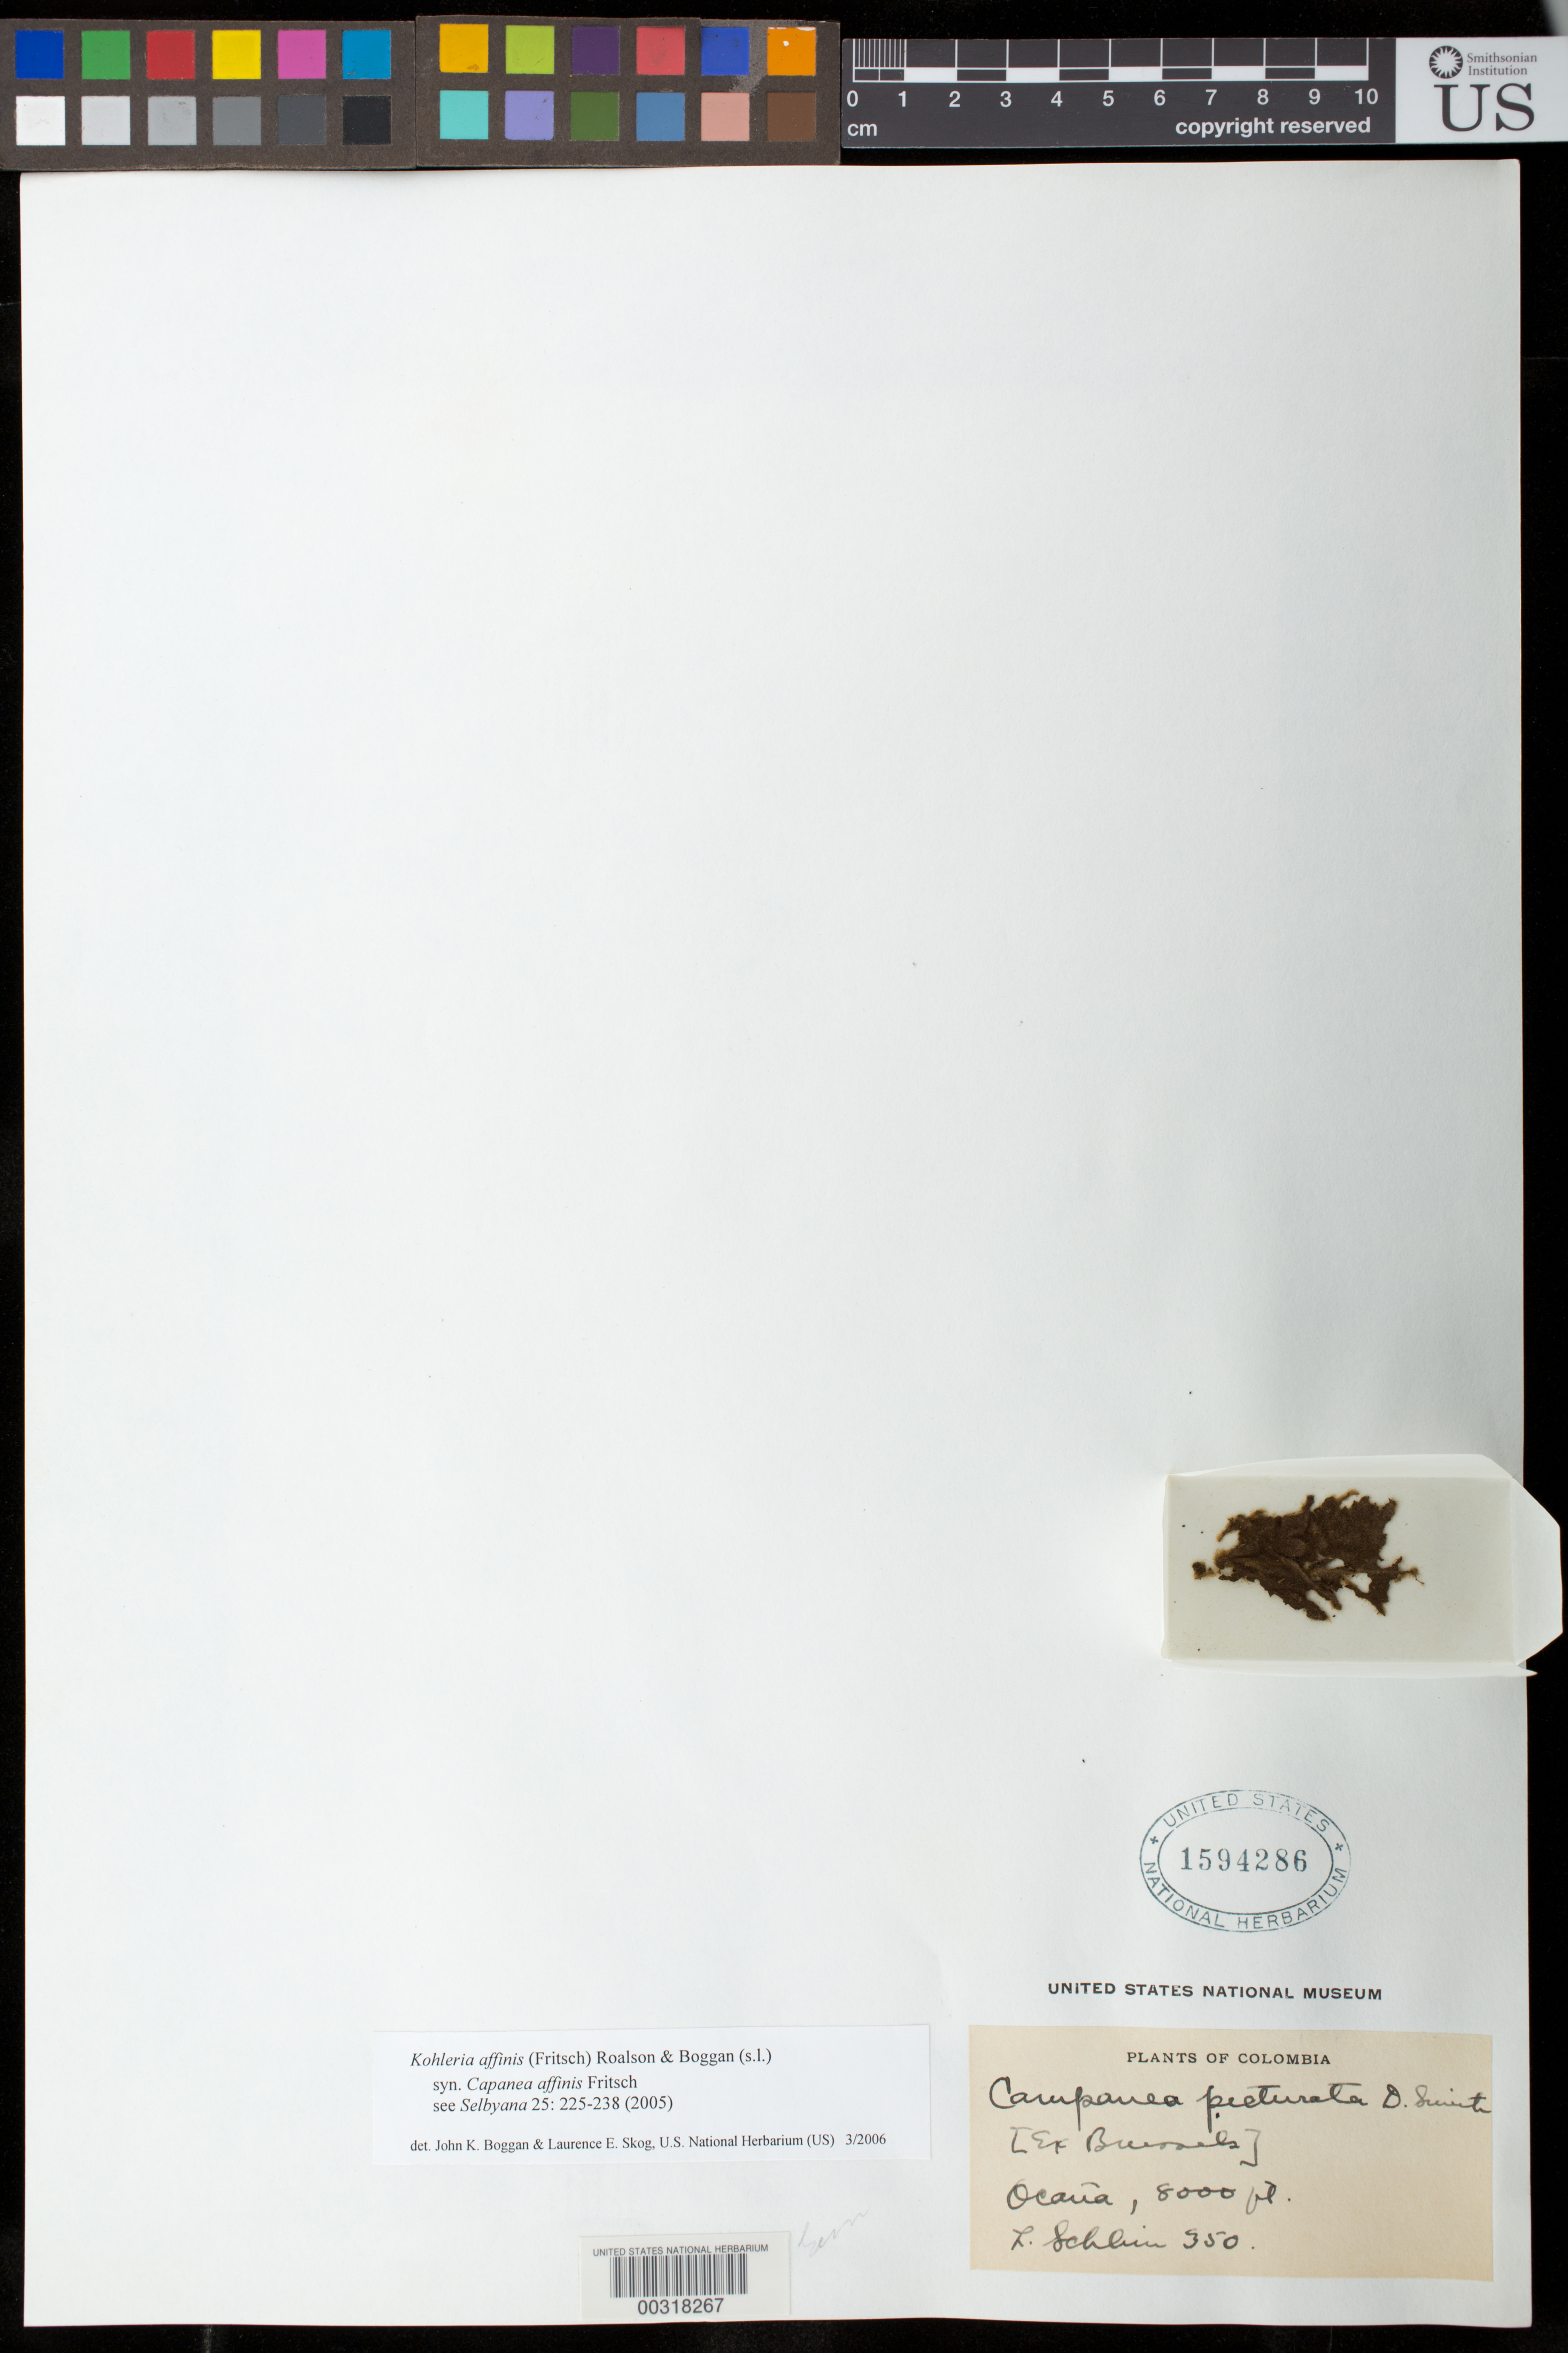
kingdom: Plantae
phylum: Tracheophyta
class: Magnoliopsida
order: Lamiales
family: Gesneriaceae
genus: Kohleria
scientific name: Kohleria tigridia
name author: (Ohlend.) Roalson & Boggan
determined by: Boggan, J. K.; Skog, L. E.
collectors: L. Schlim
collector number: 350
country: Colombia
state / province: Norte de Santander (?)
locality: Ocana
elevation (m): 2438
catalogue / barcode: US 1594286